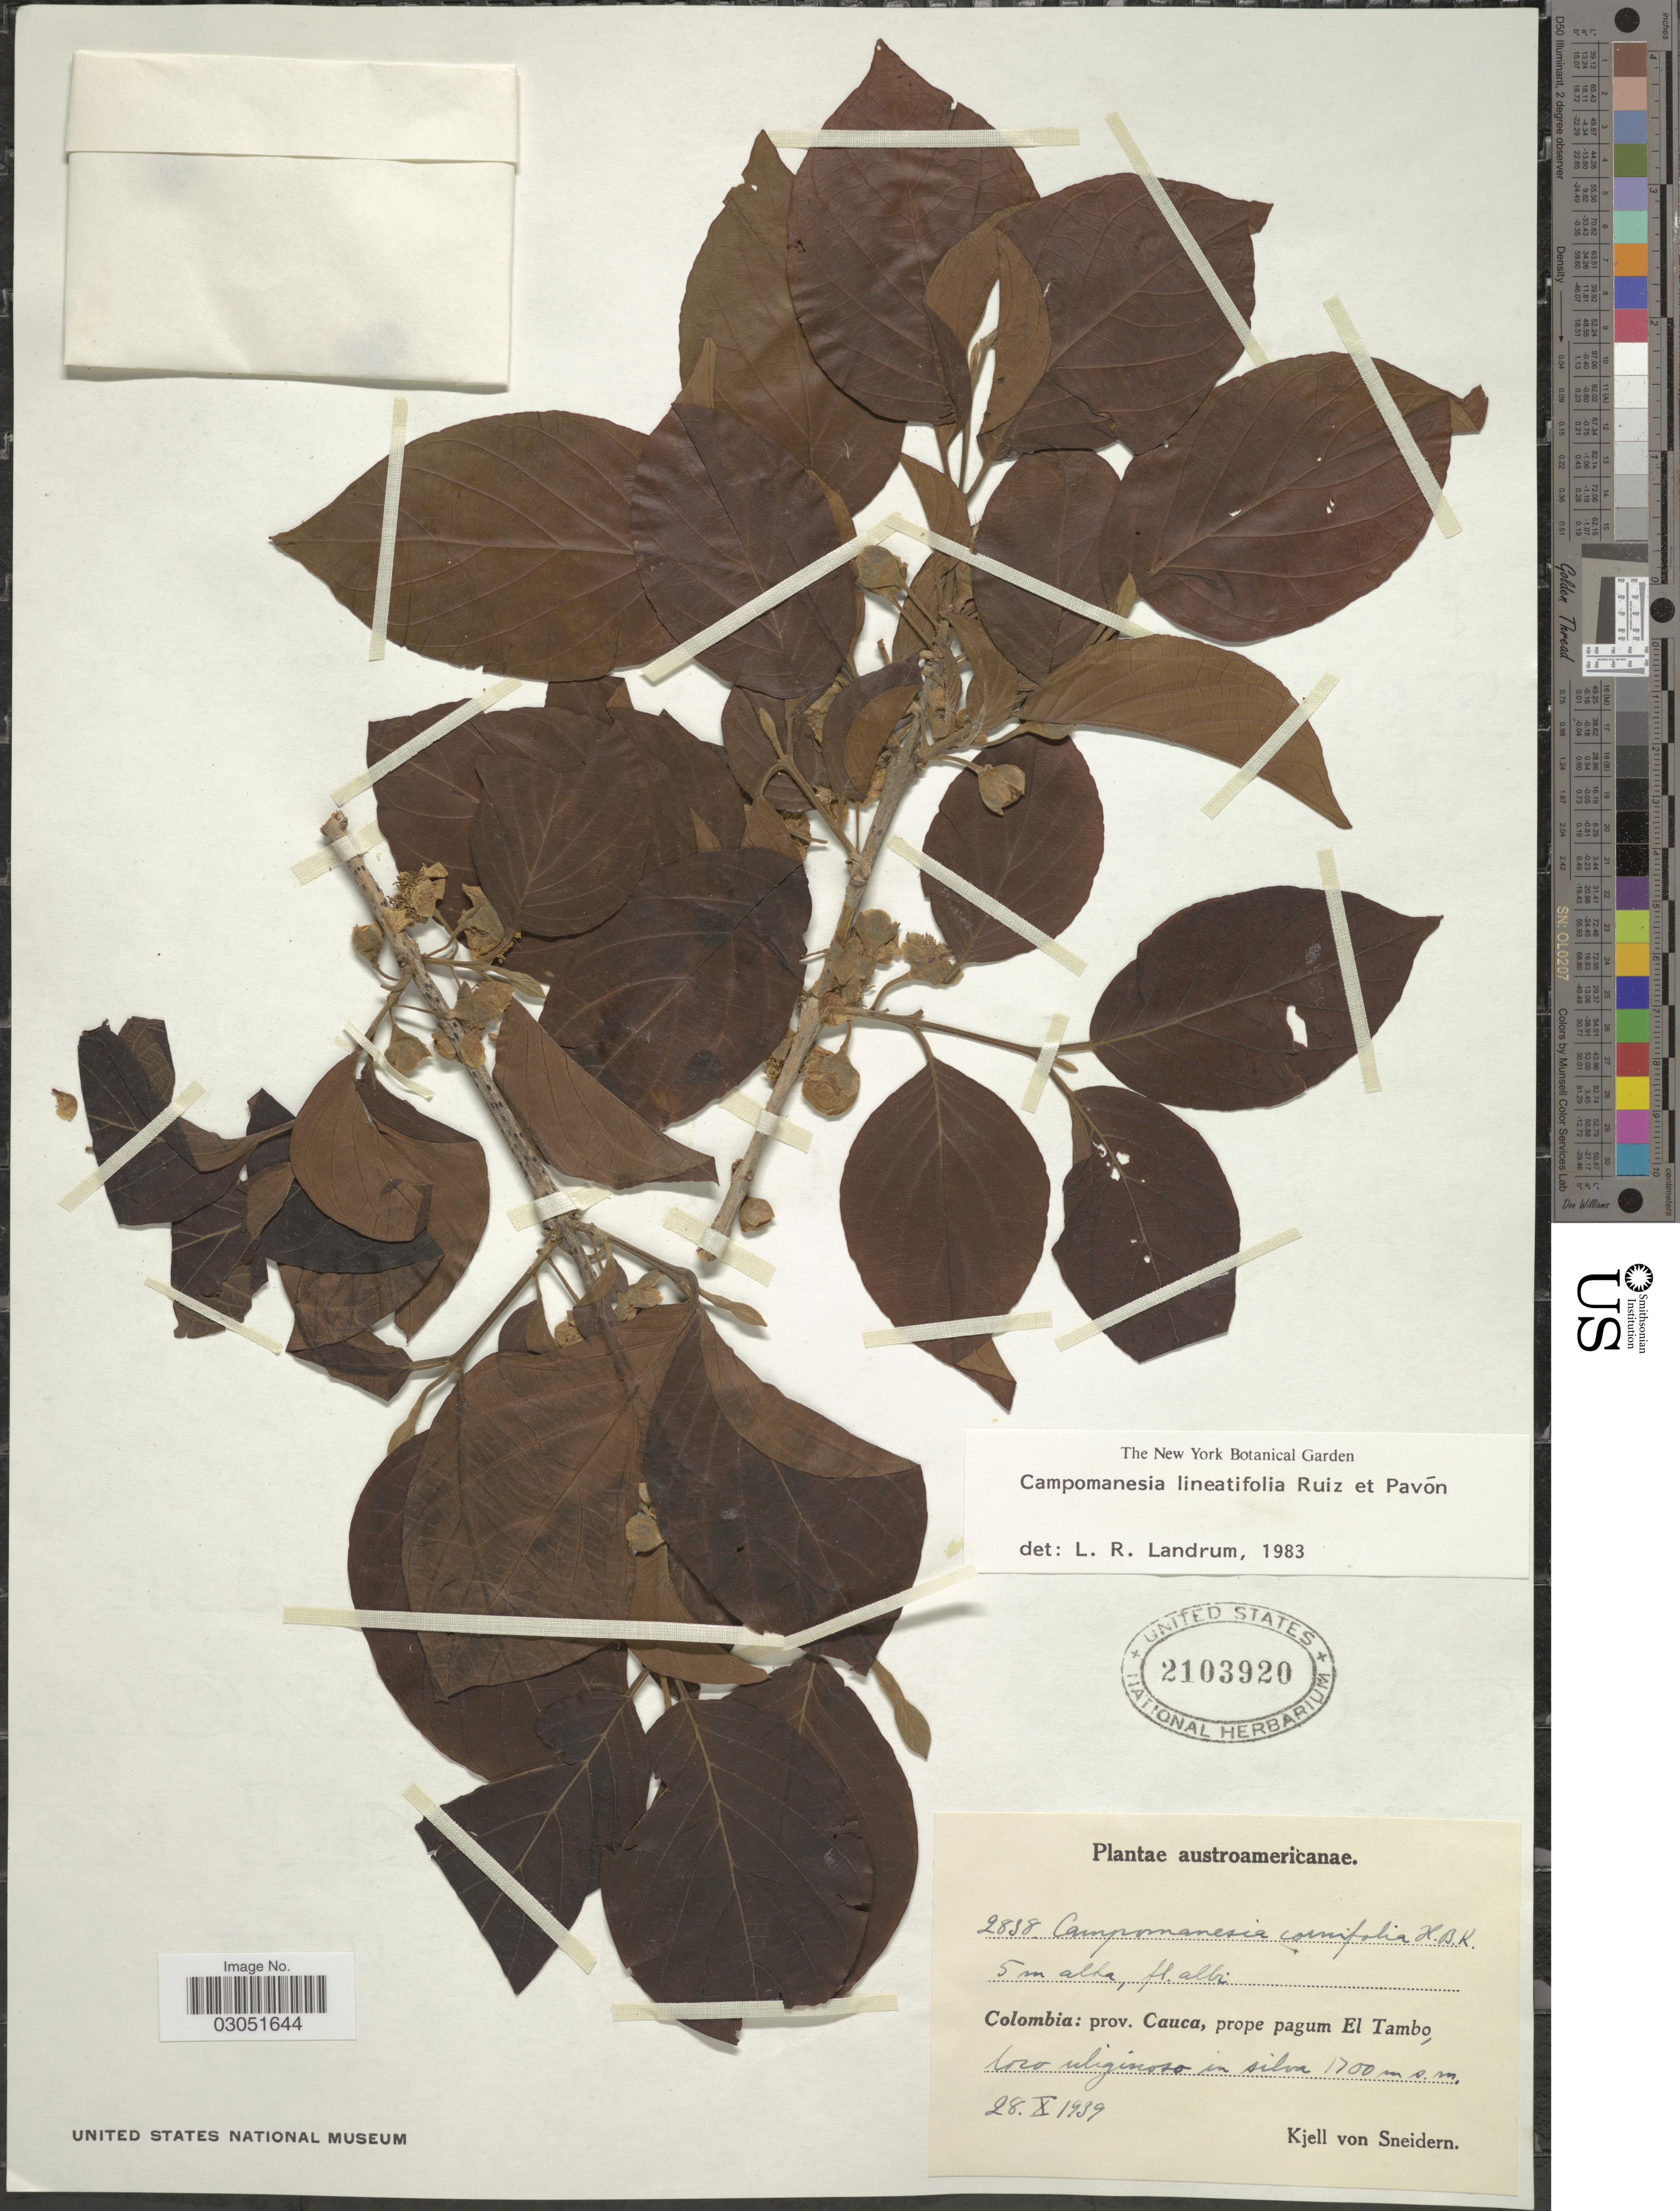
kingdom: Plantae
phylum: Tracheophyta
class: Magnoliopsida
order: Myrtales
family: Myrtaceae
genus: Campomanesia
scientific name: Campomanesia lineatifolia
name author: Ruiz & Pav.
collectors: K. von Sneidern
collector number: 2838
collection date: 1939-10-28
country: Colombia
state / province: Cauca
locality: Austroamericanae. Prope pagum El Tambo, loco uliginoso in silva.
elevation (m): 1700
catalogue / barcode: US 2103920